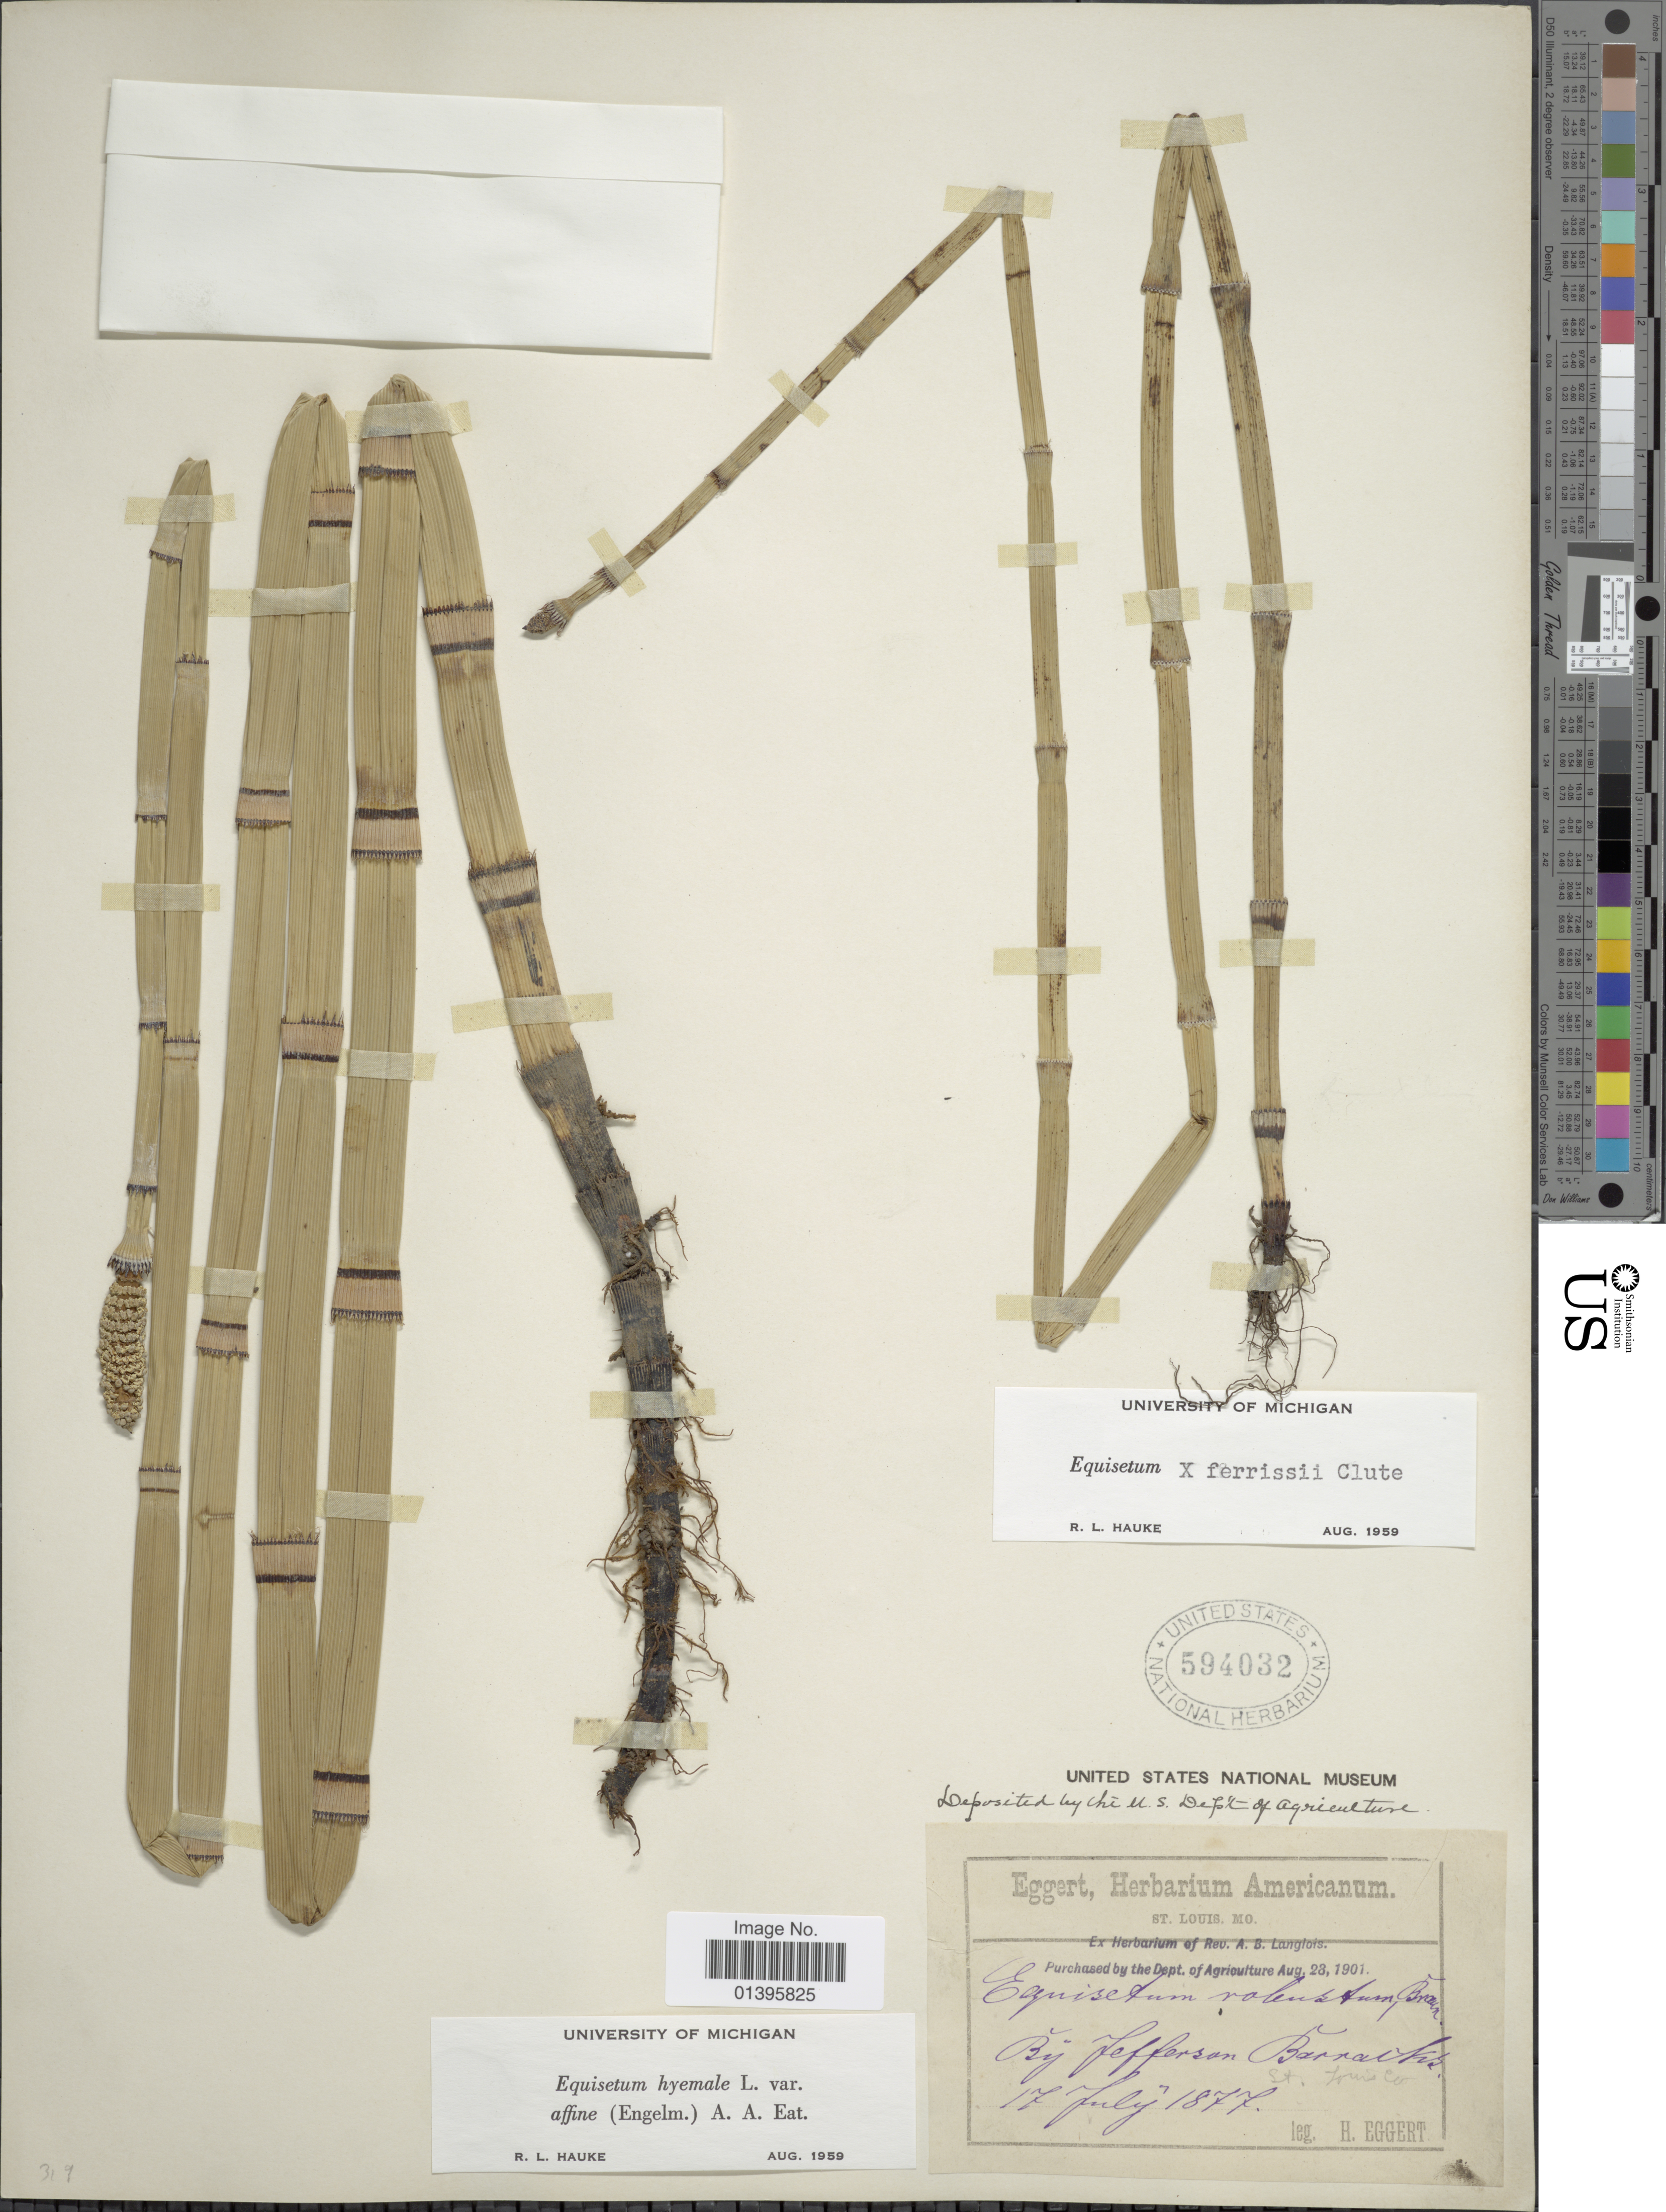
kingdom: Plantae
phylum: Tracheophyta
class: Polypodiopsida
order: Equisetales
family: Equisetaceae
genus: Equisetum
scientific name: Equisetum x ferrissii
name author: Clute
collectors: H. Eggert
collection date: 1877-07-17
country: United States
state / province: Missouri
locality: By Jefferson, Barraiks, St. Louis Co.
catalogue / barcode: US 594032